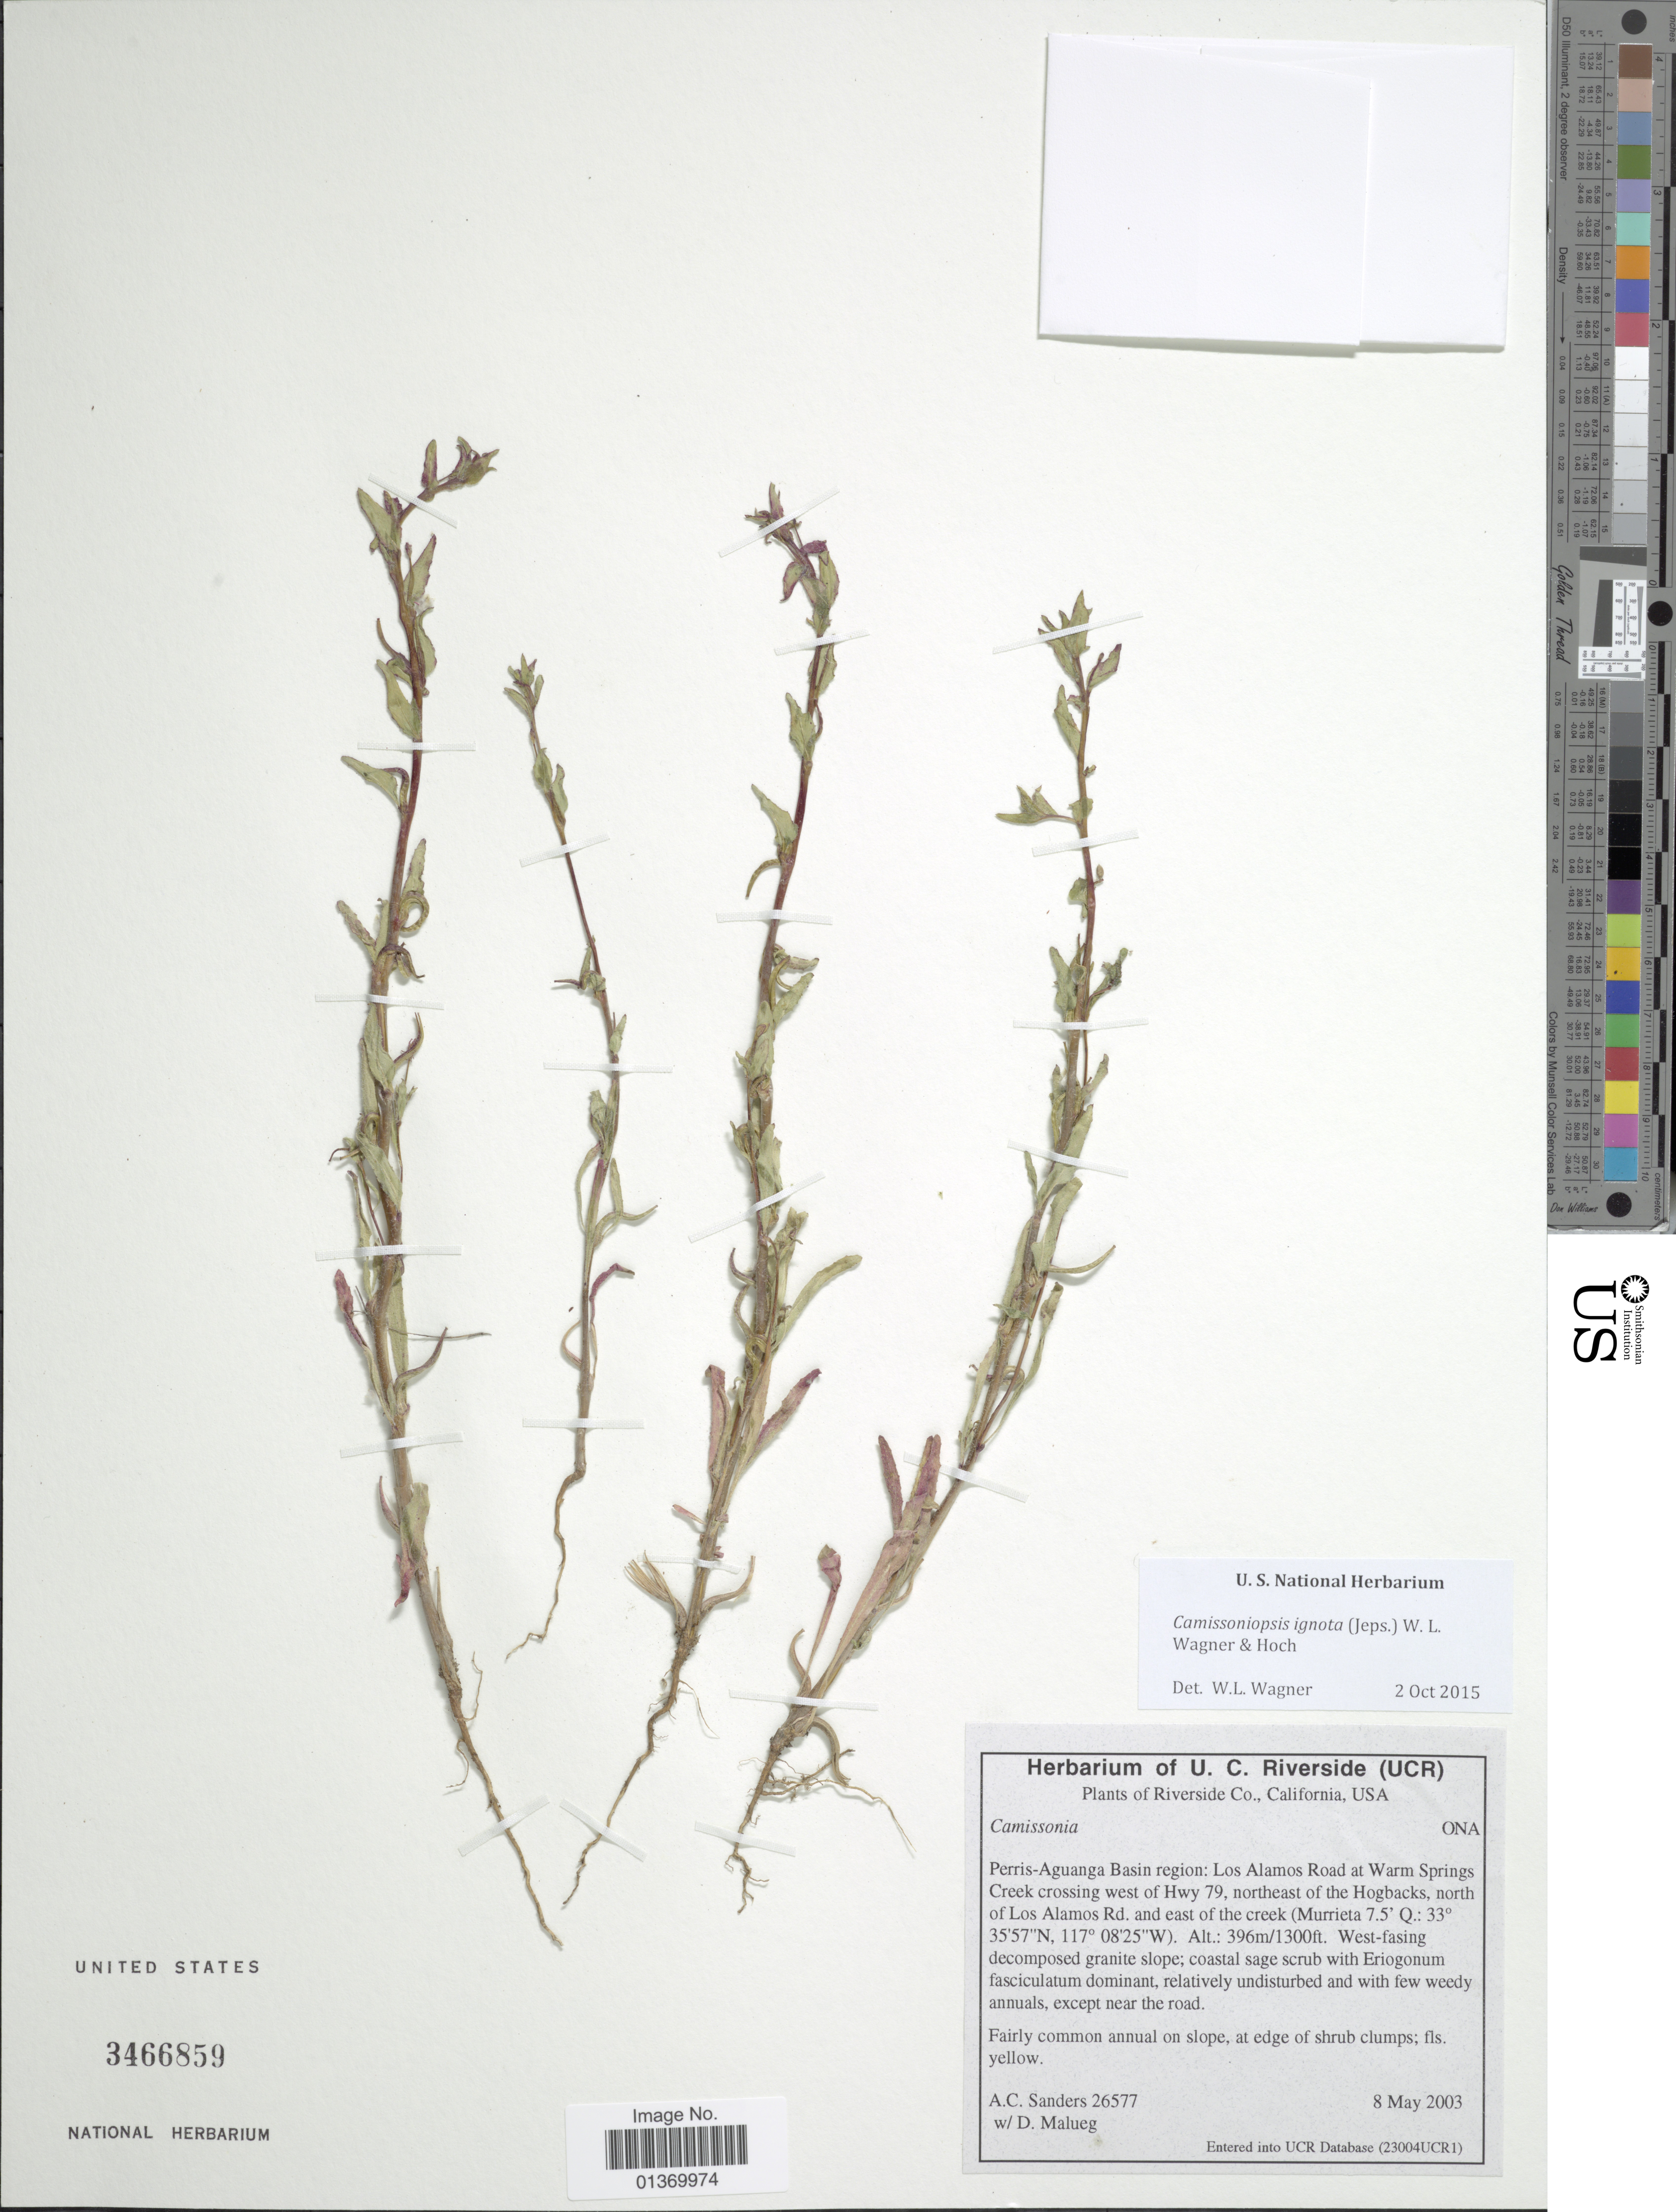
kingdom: Plantae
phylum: Tracheophyta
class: Magnoliopsida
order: Myrtales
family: Onagraceae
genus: Camissoniopsis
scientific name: Camissoniopsis ignota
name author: (Jeps.) W.L. Wagner & Hoch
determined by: Wagner, W. L., (BOT), Smithsonian Institution - National Museum of Natural History (UNITED STATES)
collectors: A. Sanders & D. Malueg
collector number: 26577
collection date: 2003-05-08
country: United States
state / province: California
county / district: Riverside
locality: Riverside Co., Perris-Aguanga Basin regions: Los Alamos Road at Warm Springs Creek crossing west of Hwy 79, northeast of the Hogbacks, north of Los Alamos Rd. and east of the creek (Murrieta 7.5' Q)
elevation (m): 396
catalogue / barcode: US 3466859